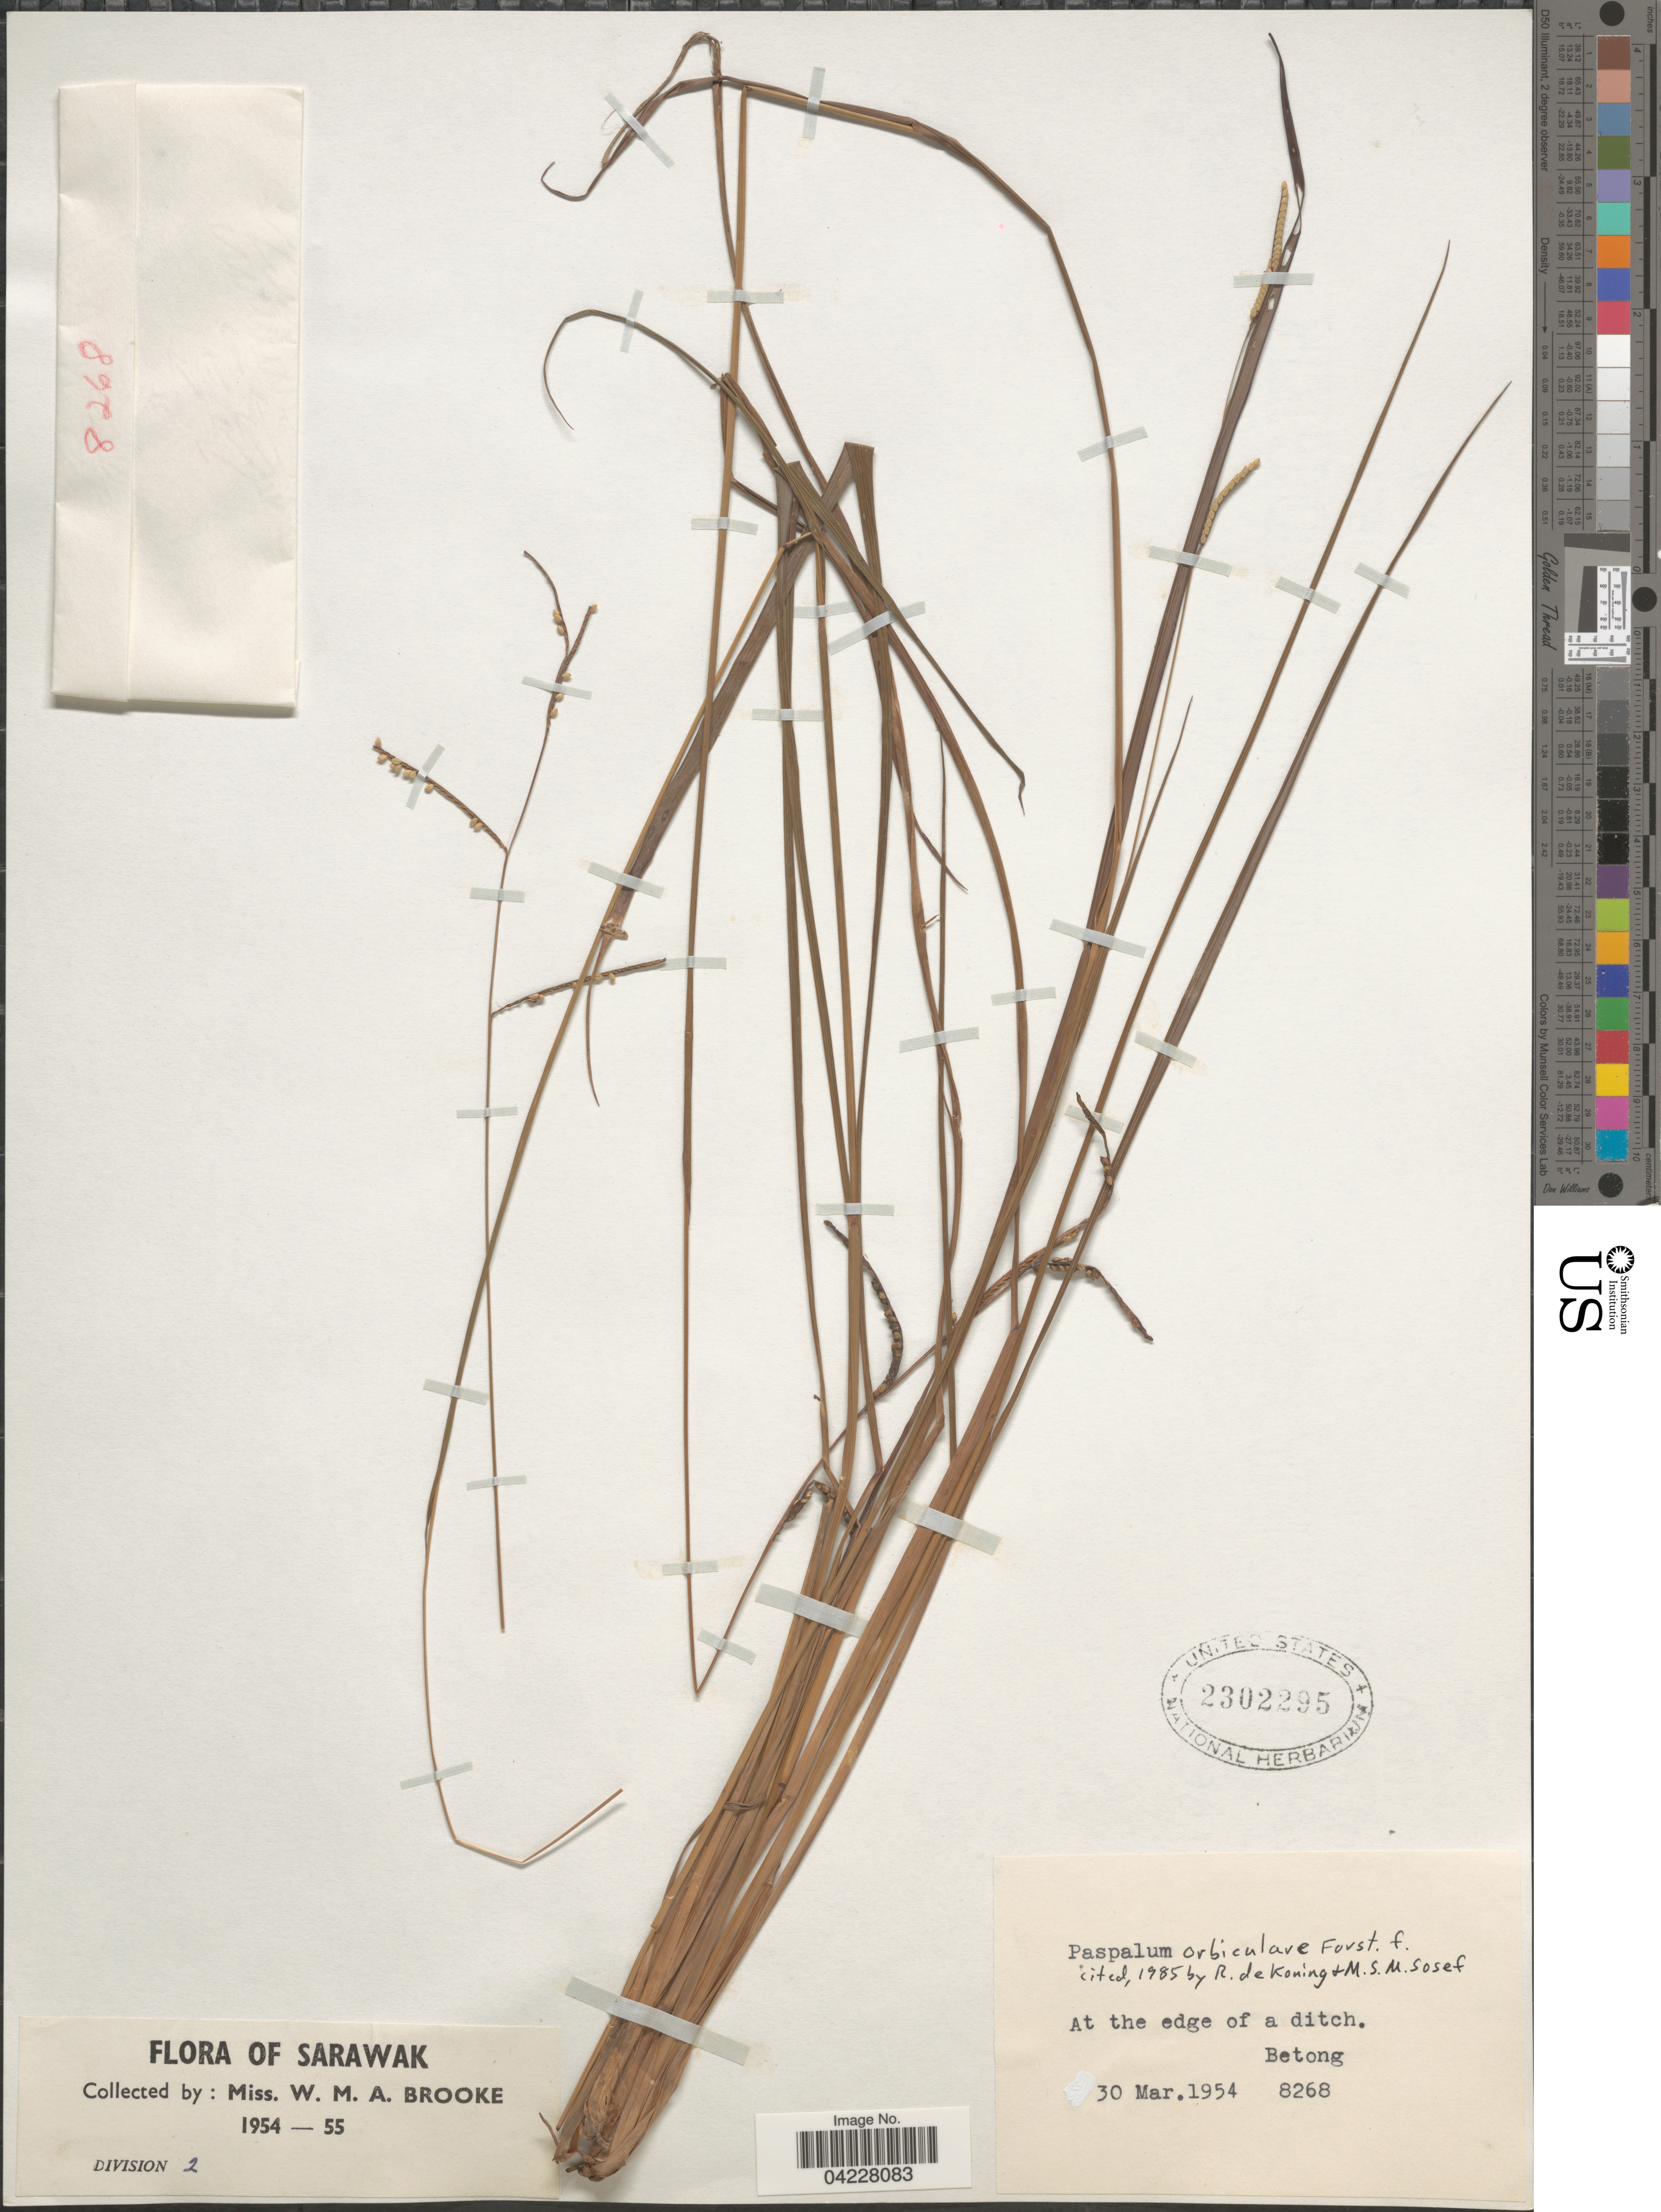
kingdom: Plantae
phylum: Tracheophyta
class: Liliopsida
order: Poales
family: Poaceae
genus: Paspalum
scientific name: Paspalum orbiculare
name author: G. Forst.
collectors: W. Brooke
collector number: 8268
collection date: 1954-03-30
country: Malaysia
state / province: Sarawak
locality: Betong.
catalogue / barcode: US 2302295